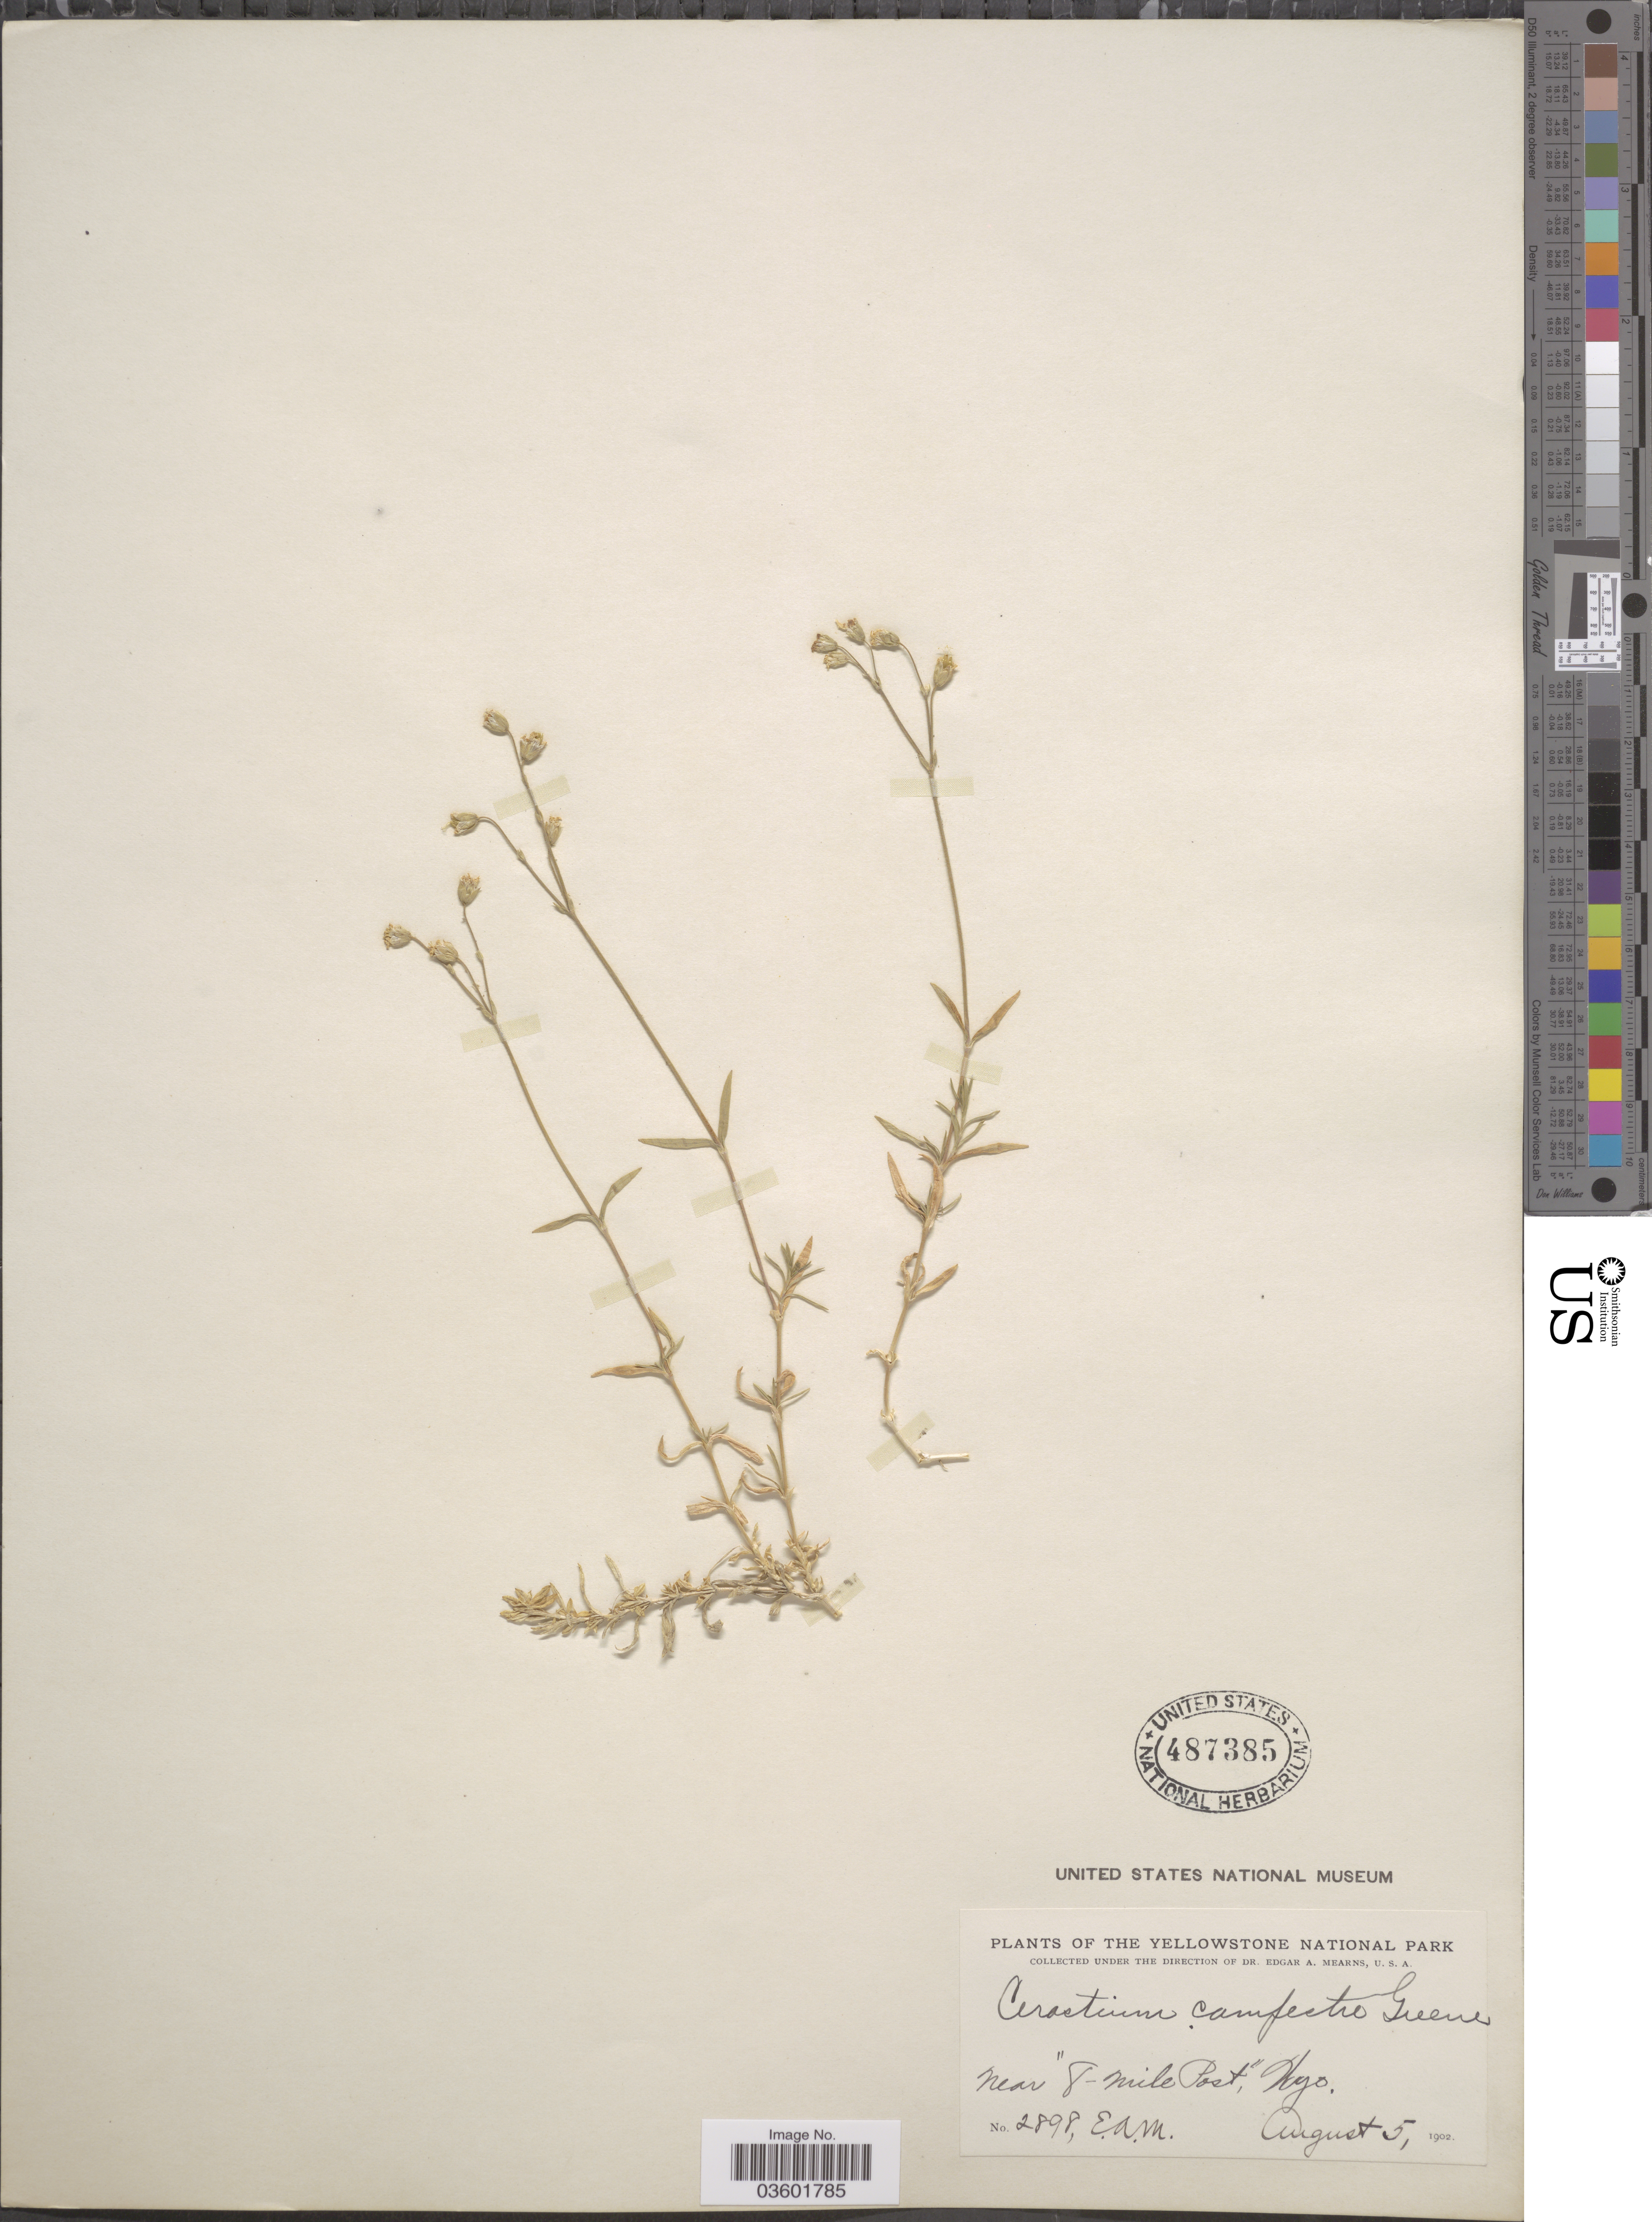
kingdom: Plantae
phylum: Tracheophyta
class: Magnoliopsida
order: Caryophyllales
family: Caryophyllaceae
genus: Cerastium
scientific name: Cerastium campestre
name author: Greene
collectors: E. A. Mearns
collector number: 2898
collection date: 1902-08-05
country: United States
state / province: Wyoming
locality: Yellowstone National Park. Near "8-Mile Post".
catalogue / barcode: US 487385